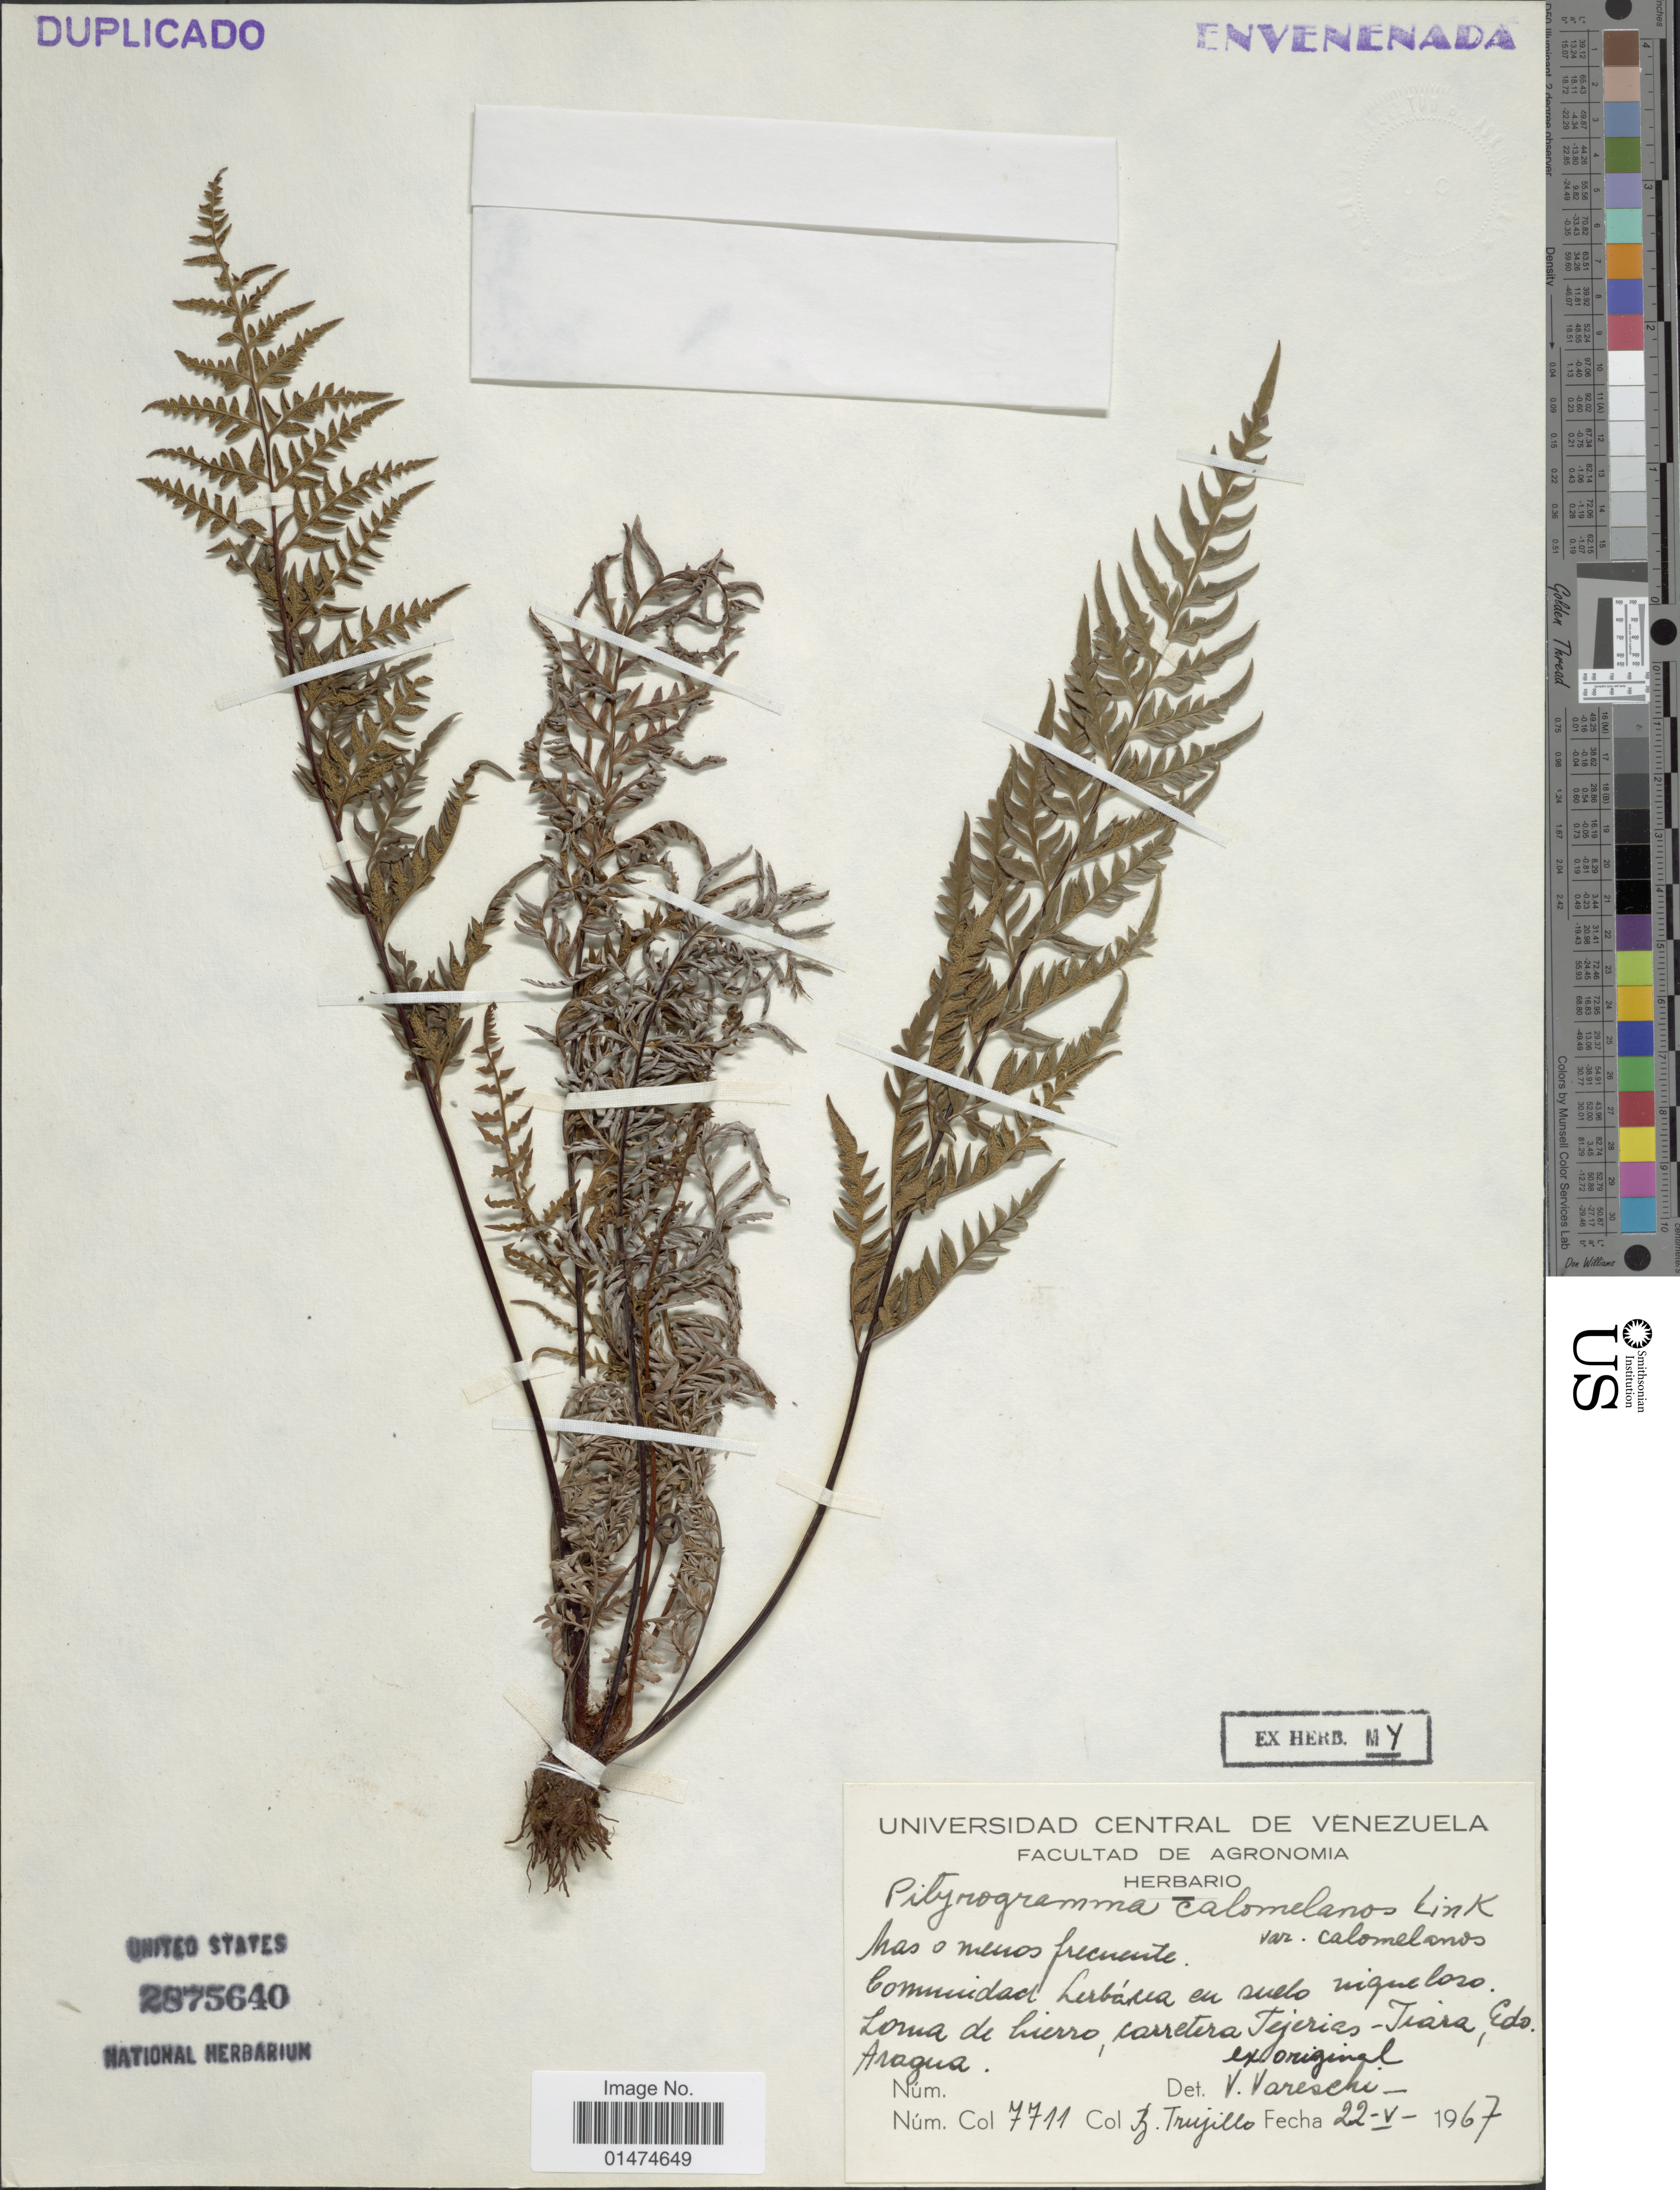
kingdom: Plantae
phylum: Tracheophyta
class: Polypodiopsida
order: Polypodiales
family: Pteridaceae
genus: Pityrogramma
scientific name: Pityrogramma calomelanos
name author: (L.) Link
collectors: B. Trujillo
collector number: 7711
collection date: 1967-05-22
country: Venezuela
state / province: Aragua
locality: Central de Venezuela, Loma de Cuerro, carretera Tejerias - Tiara, Edo.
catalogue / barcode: US 2875640